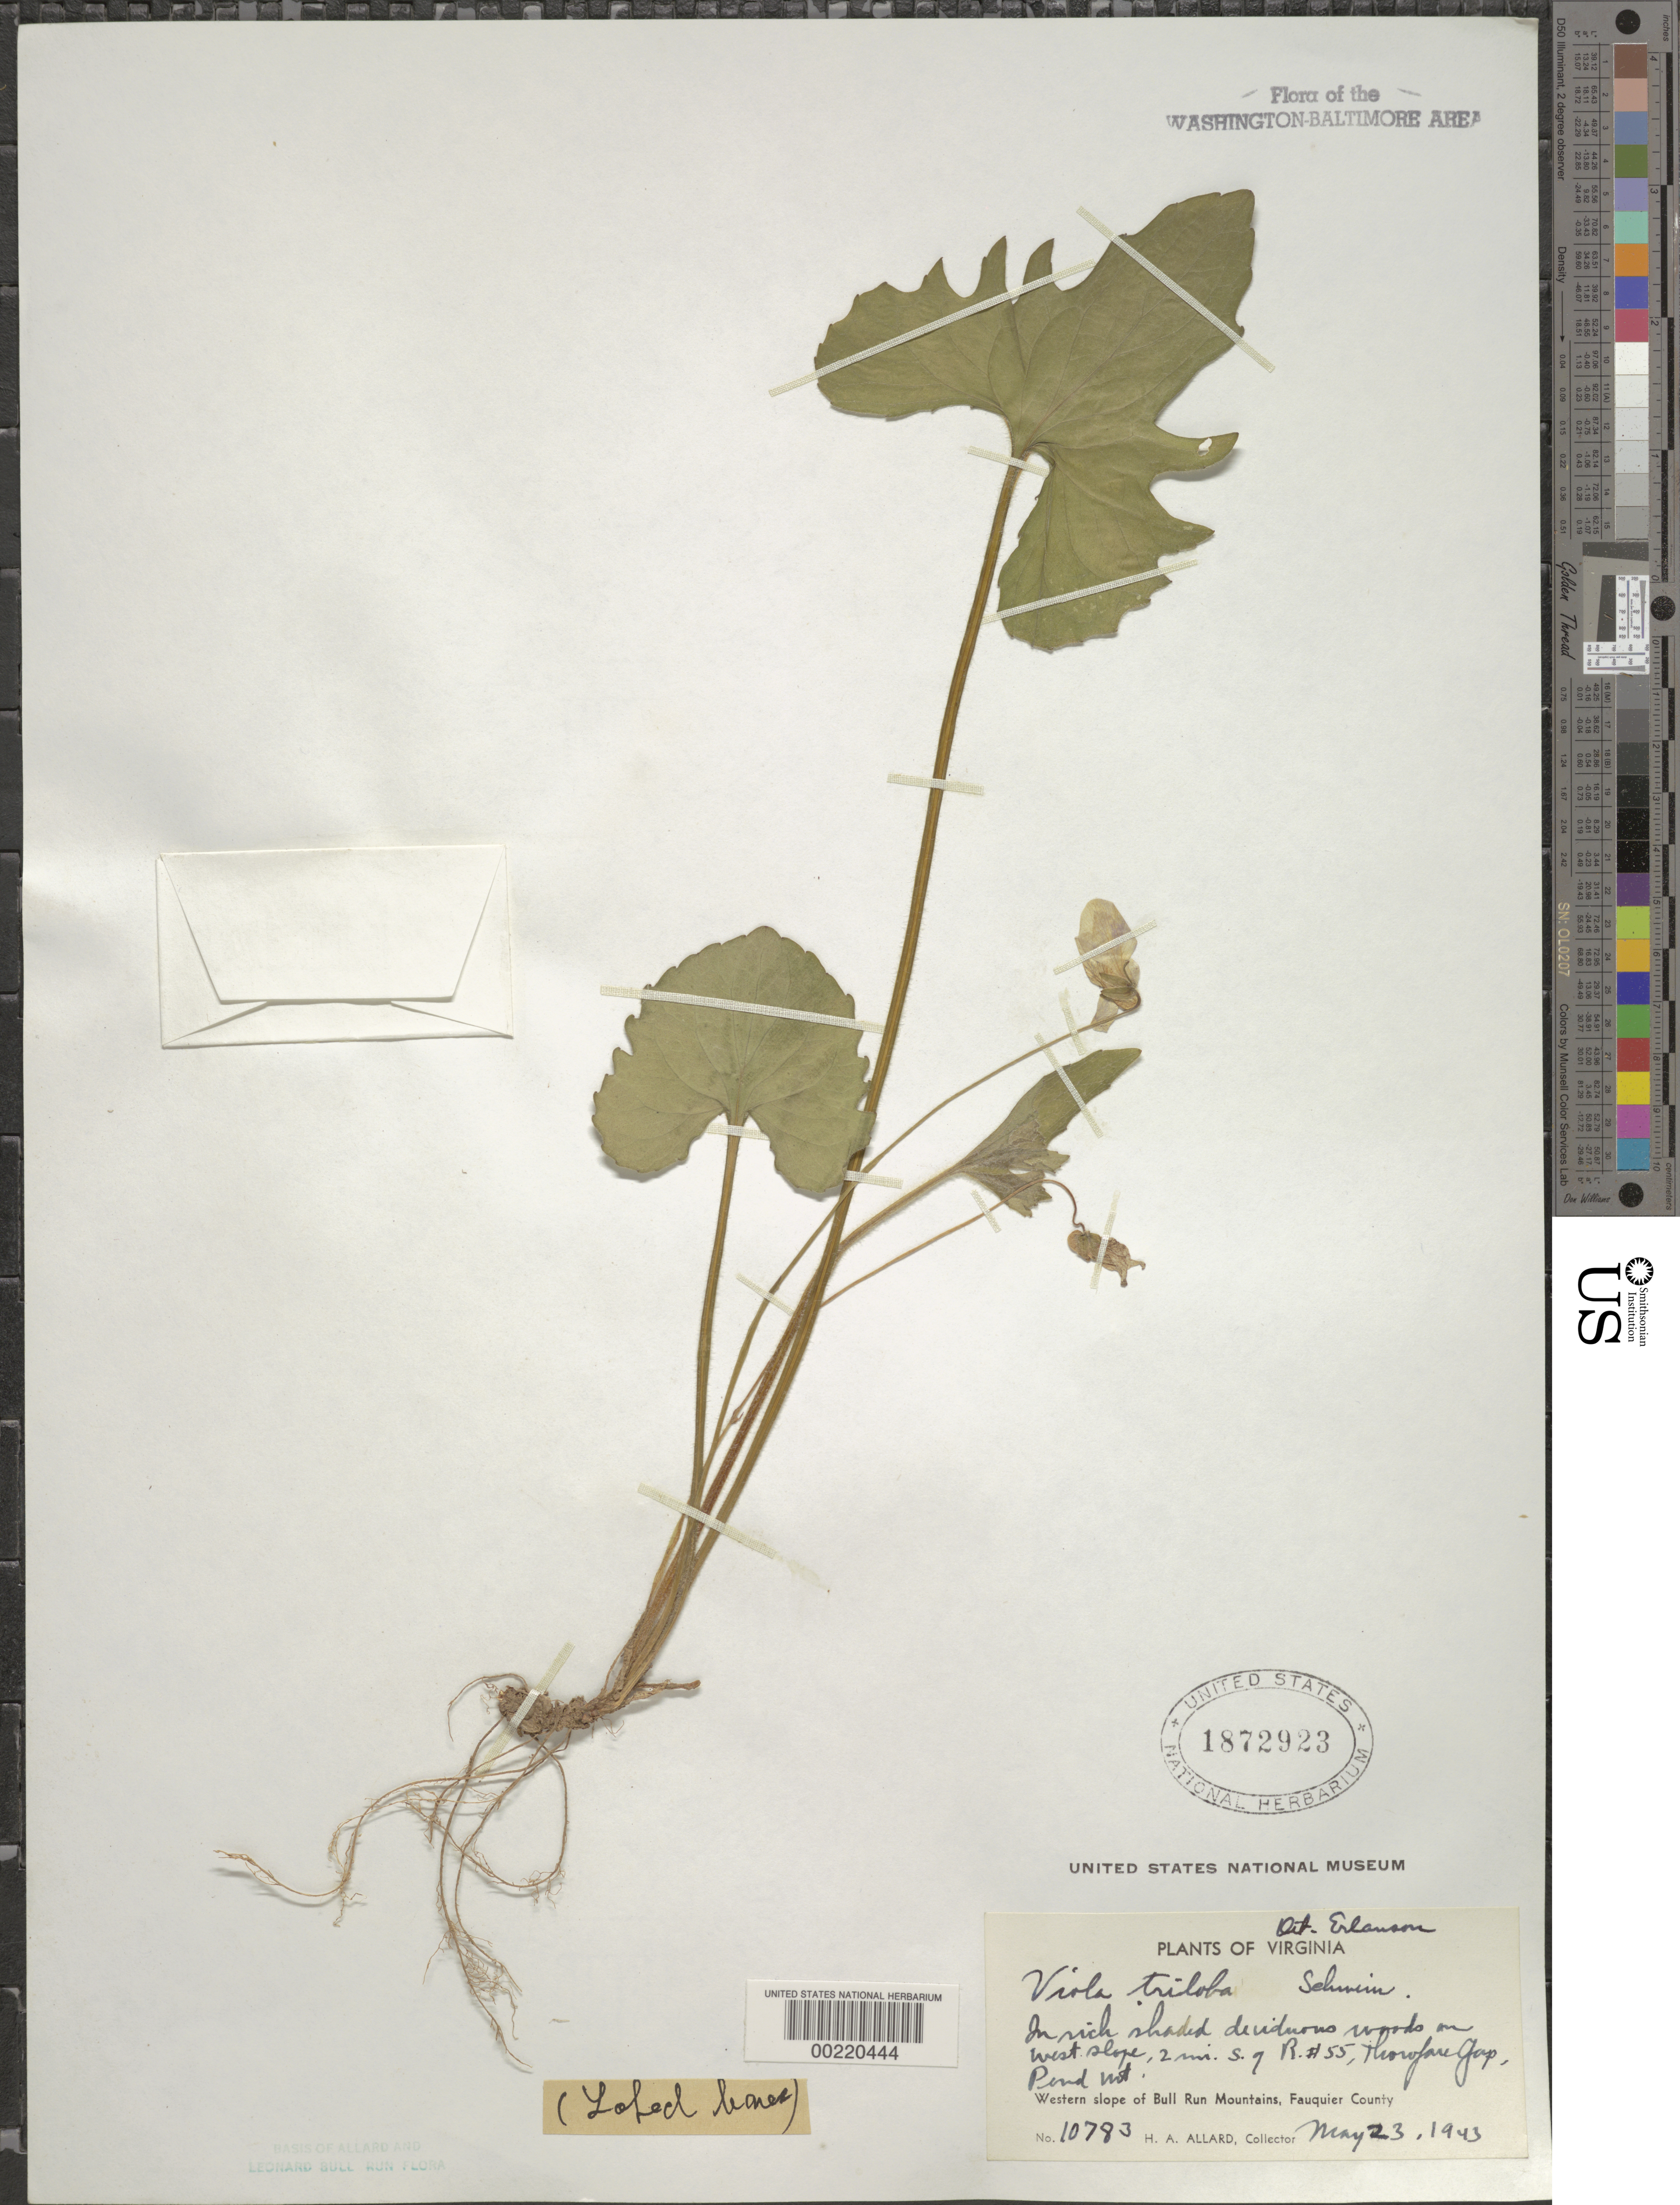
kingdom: Plantae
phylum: Tracheophyta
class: Magnoliopsida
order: Malpighiales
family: Violaceae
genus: Viola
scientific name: Viola palmata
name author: L.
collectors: H. A. Allard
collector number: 10783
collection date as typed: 23 May 1943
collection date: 1943-05-23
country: United States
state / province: Virginia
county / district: Fauquier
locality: South of Route 55, Hopewell Gap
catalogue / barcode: US 1872923